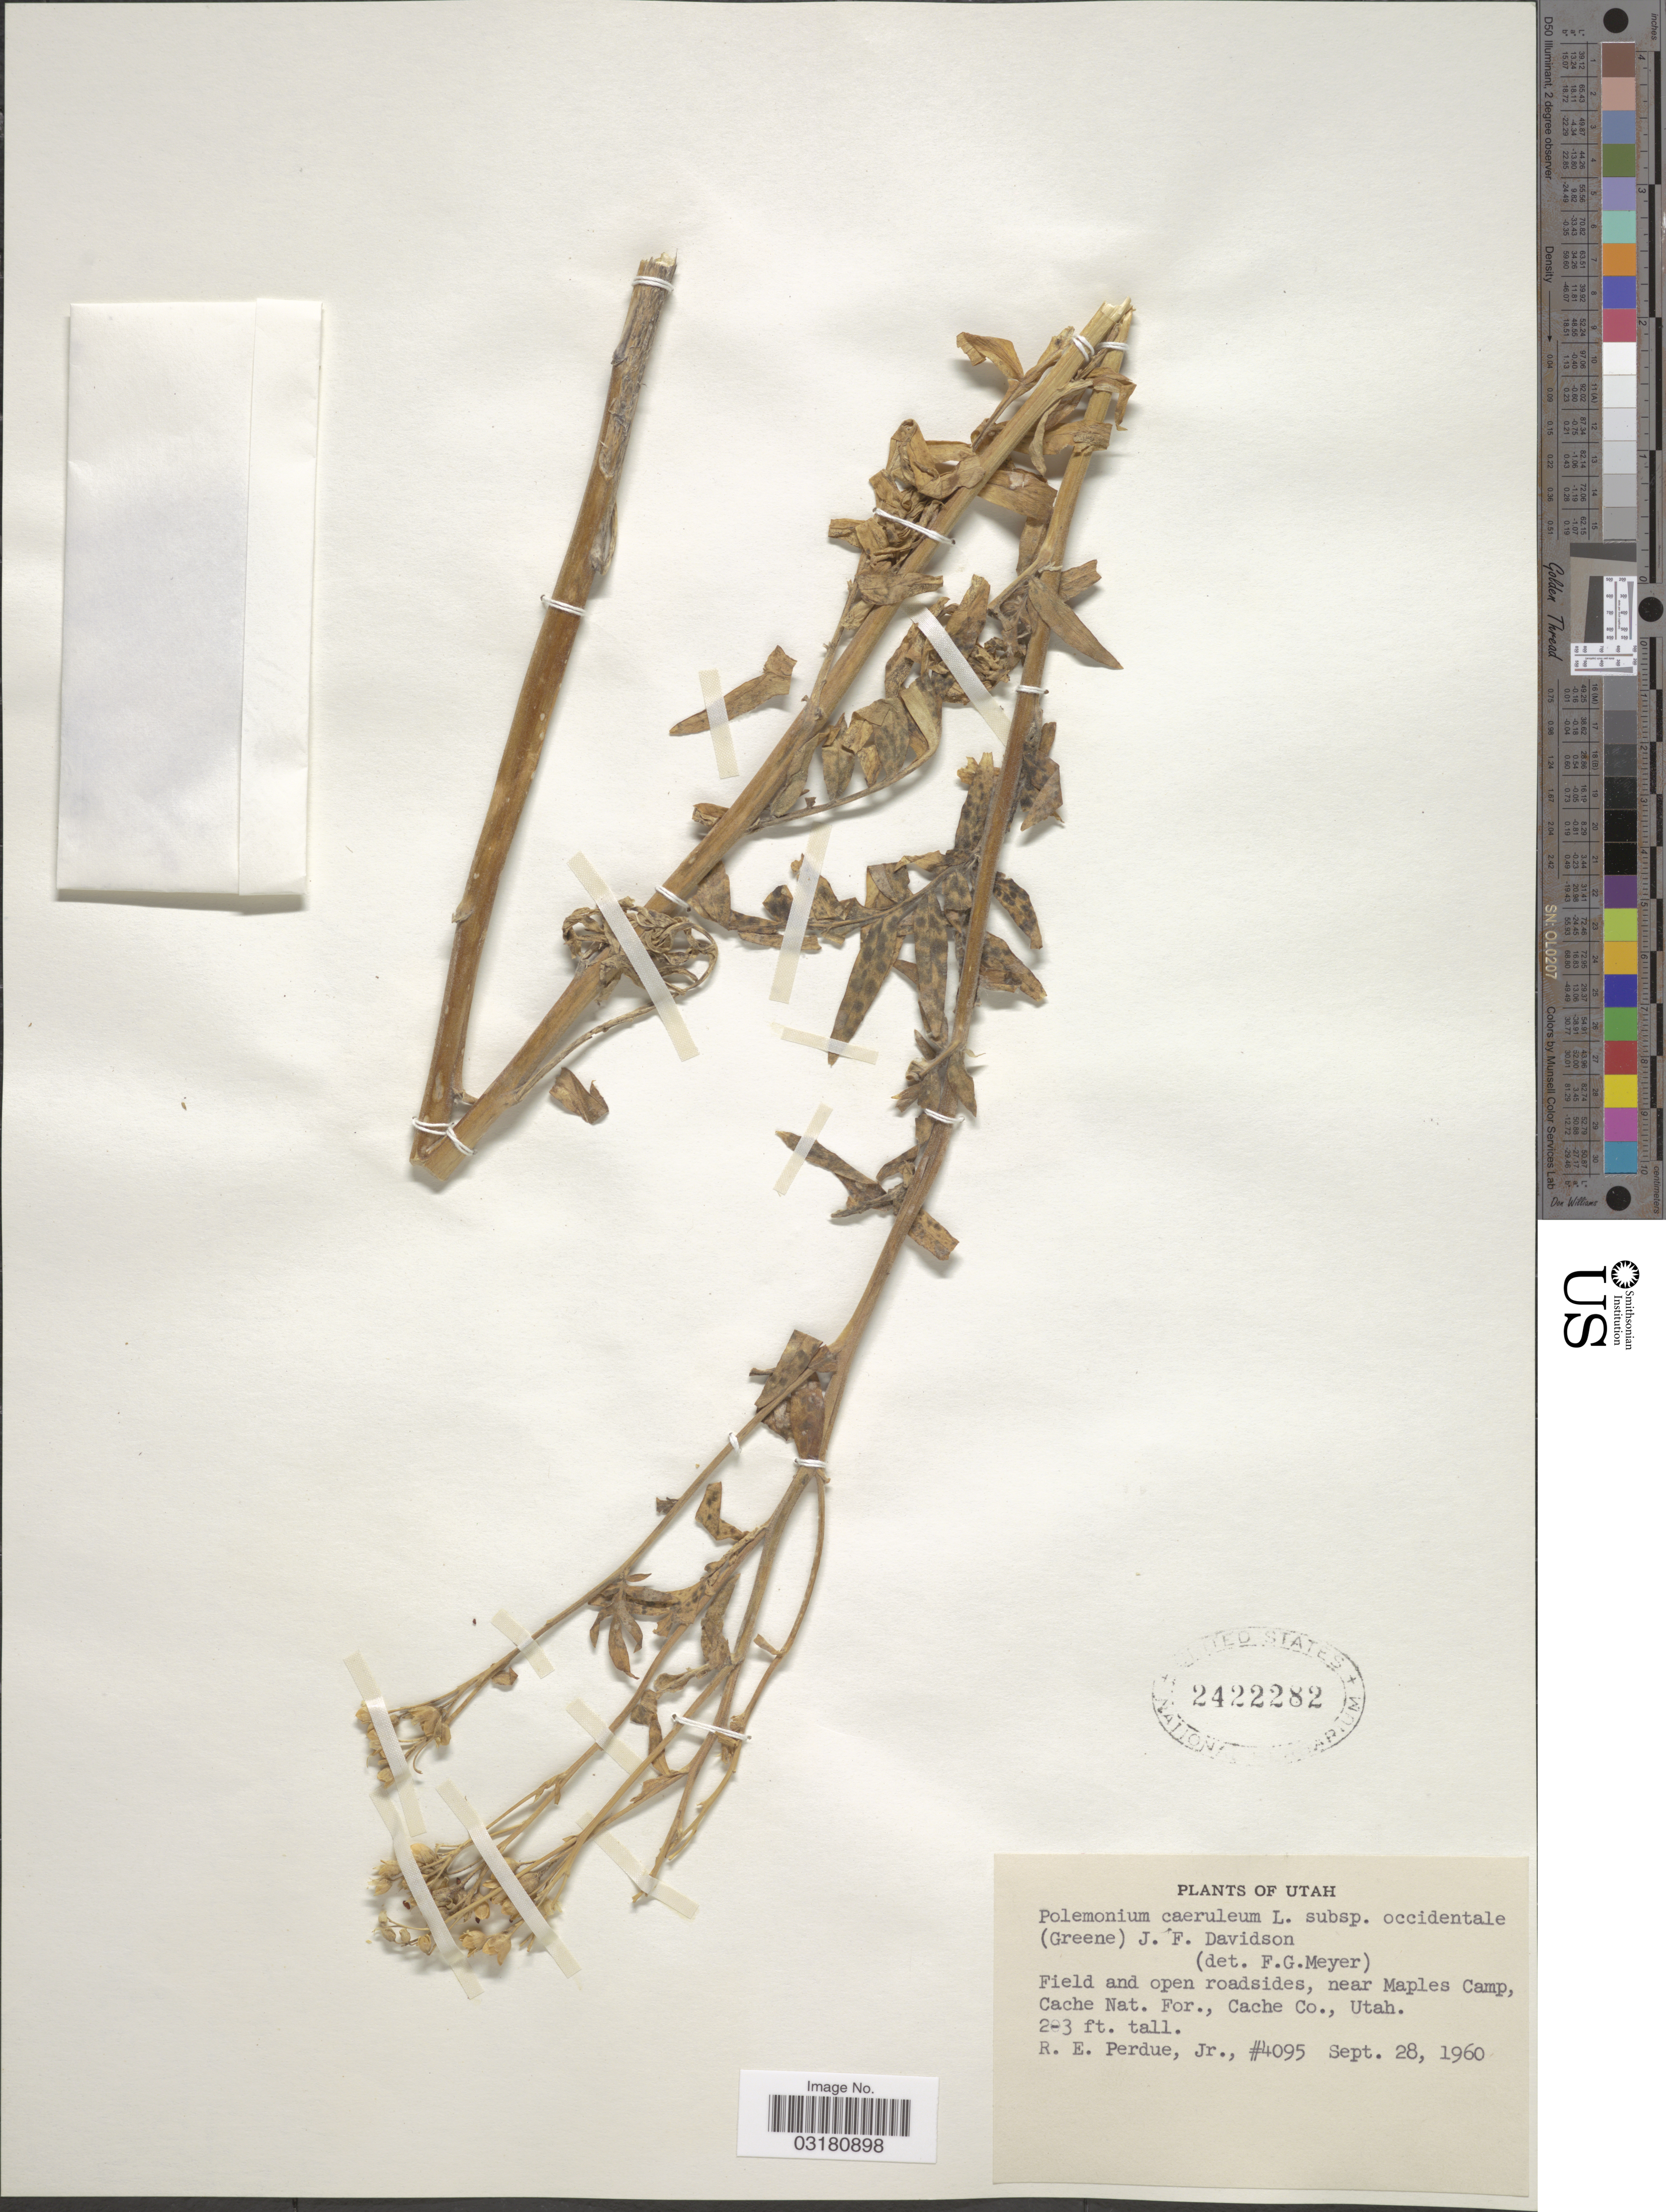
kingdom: Plantae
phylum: Tracheophyta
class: Magnoliopsida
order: Ericales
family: Polemoniaceae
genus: Polemonium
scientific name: Polemonium caeruleum subsp. occidentale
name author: (Greene) J.F. Davidson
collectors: R. E. Perdue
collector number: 4095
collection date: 1960-09-28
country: United States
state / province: Utah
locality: Field and open roadsides, near Maples Camp, Cache Nat. For., Cache Co.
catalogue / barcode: US 2422282